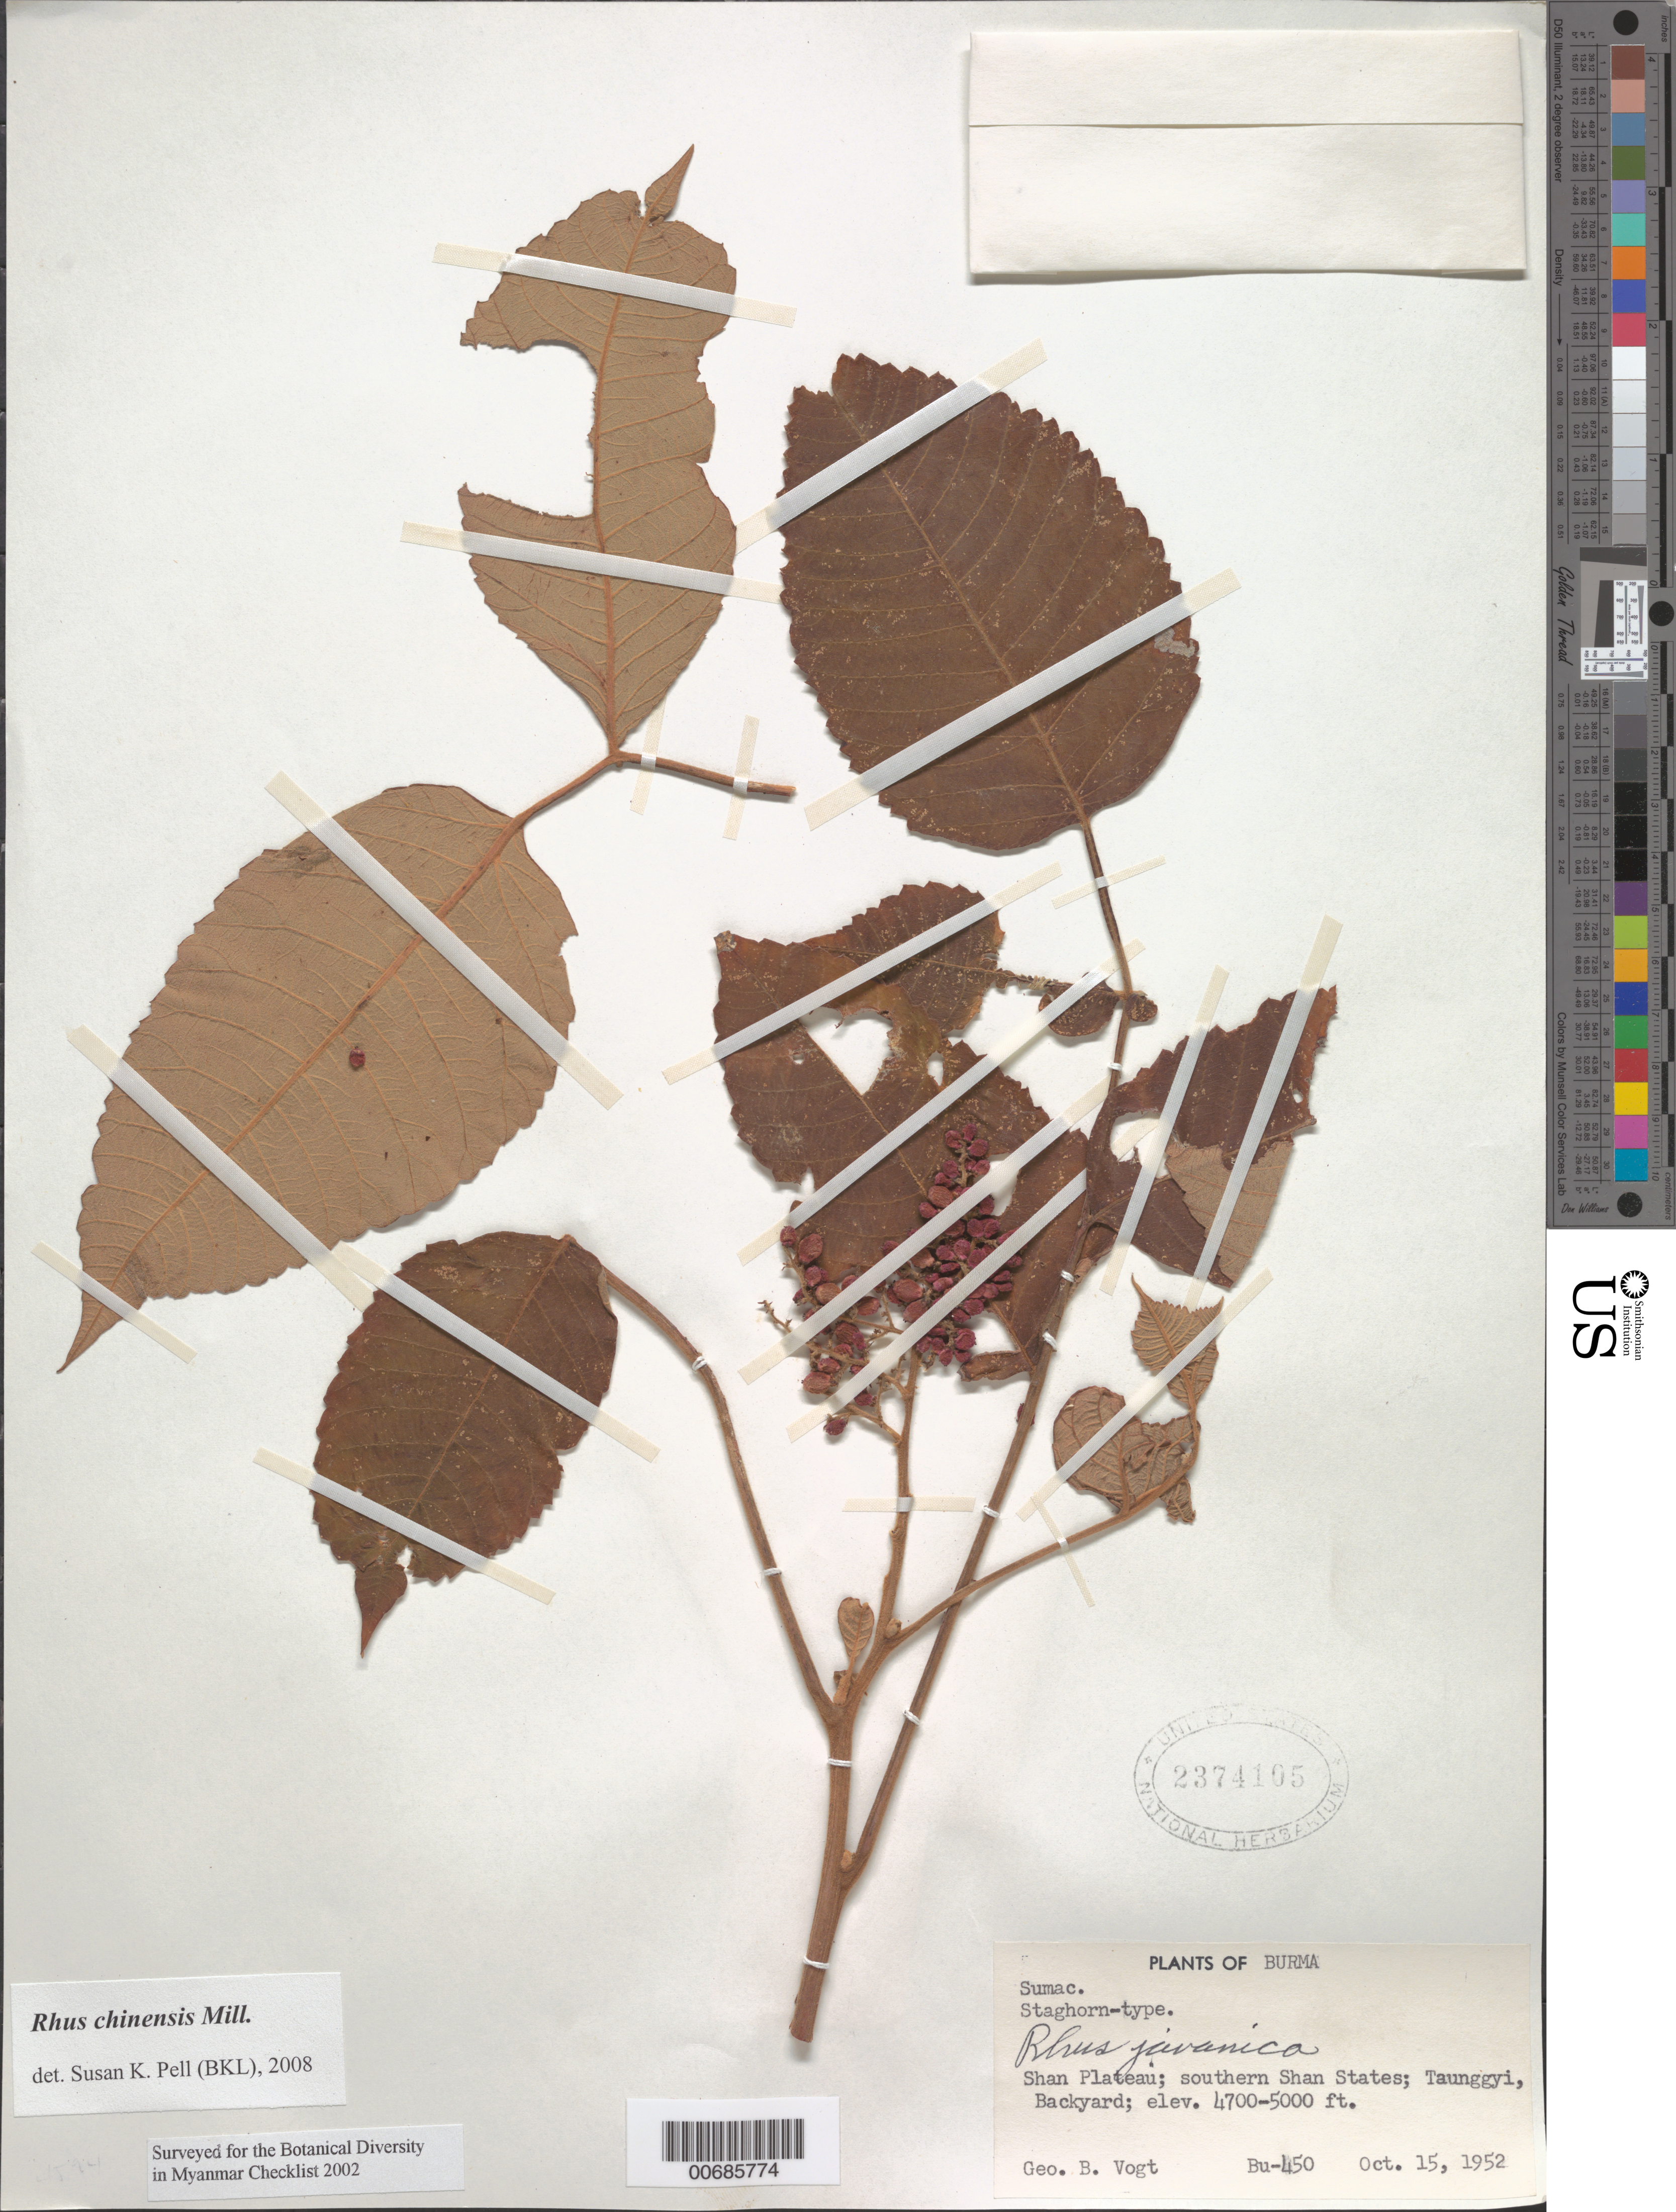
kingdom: Plantae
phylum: Tracheophyta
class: Magnoliopsida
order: Sapindales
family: Anacardiaceae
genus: Rhus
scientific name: Rhus javanica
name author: L.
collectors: G. Vogt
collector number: BU-450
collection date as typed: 15 Oct 1952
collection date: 1952-10-15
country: Myanmar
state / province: Shan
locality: Southern Shan States, Taunggyi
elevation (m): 1433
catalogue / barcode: US 2374165